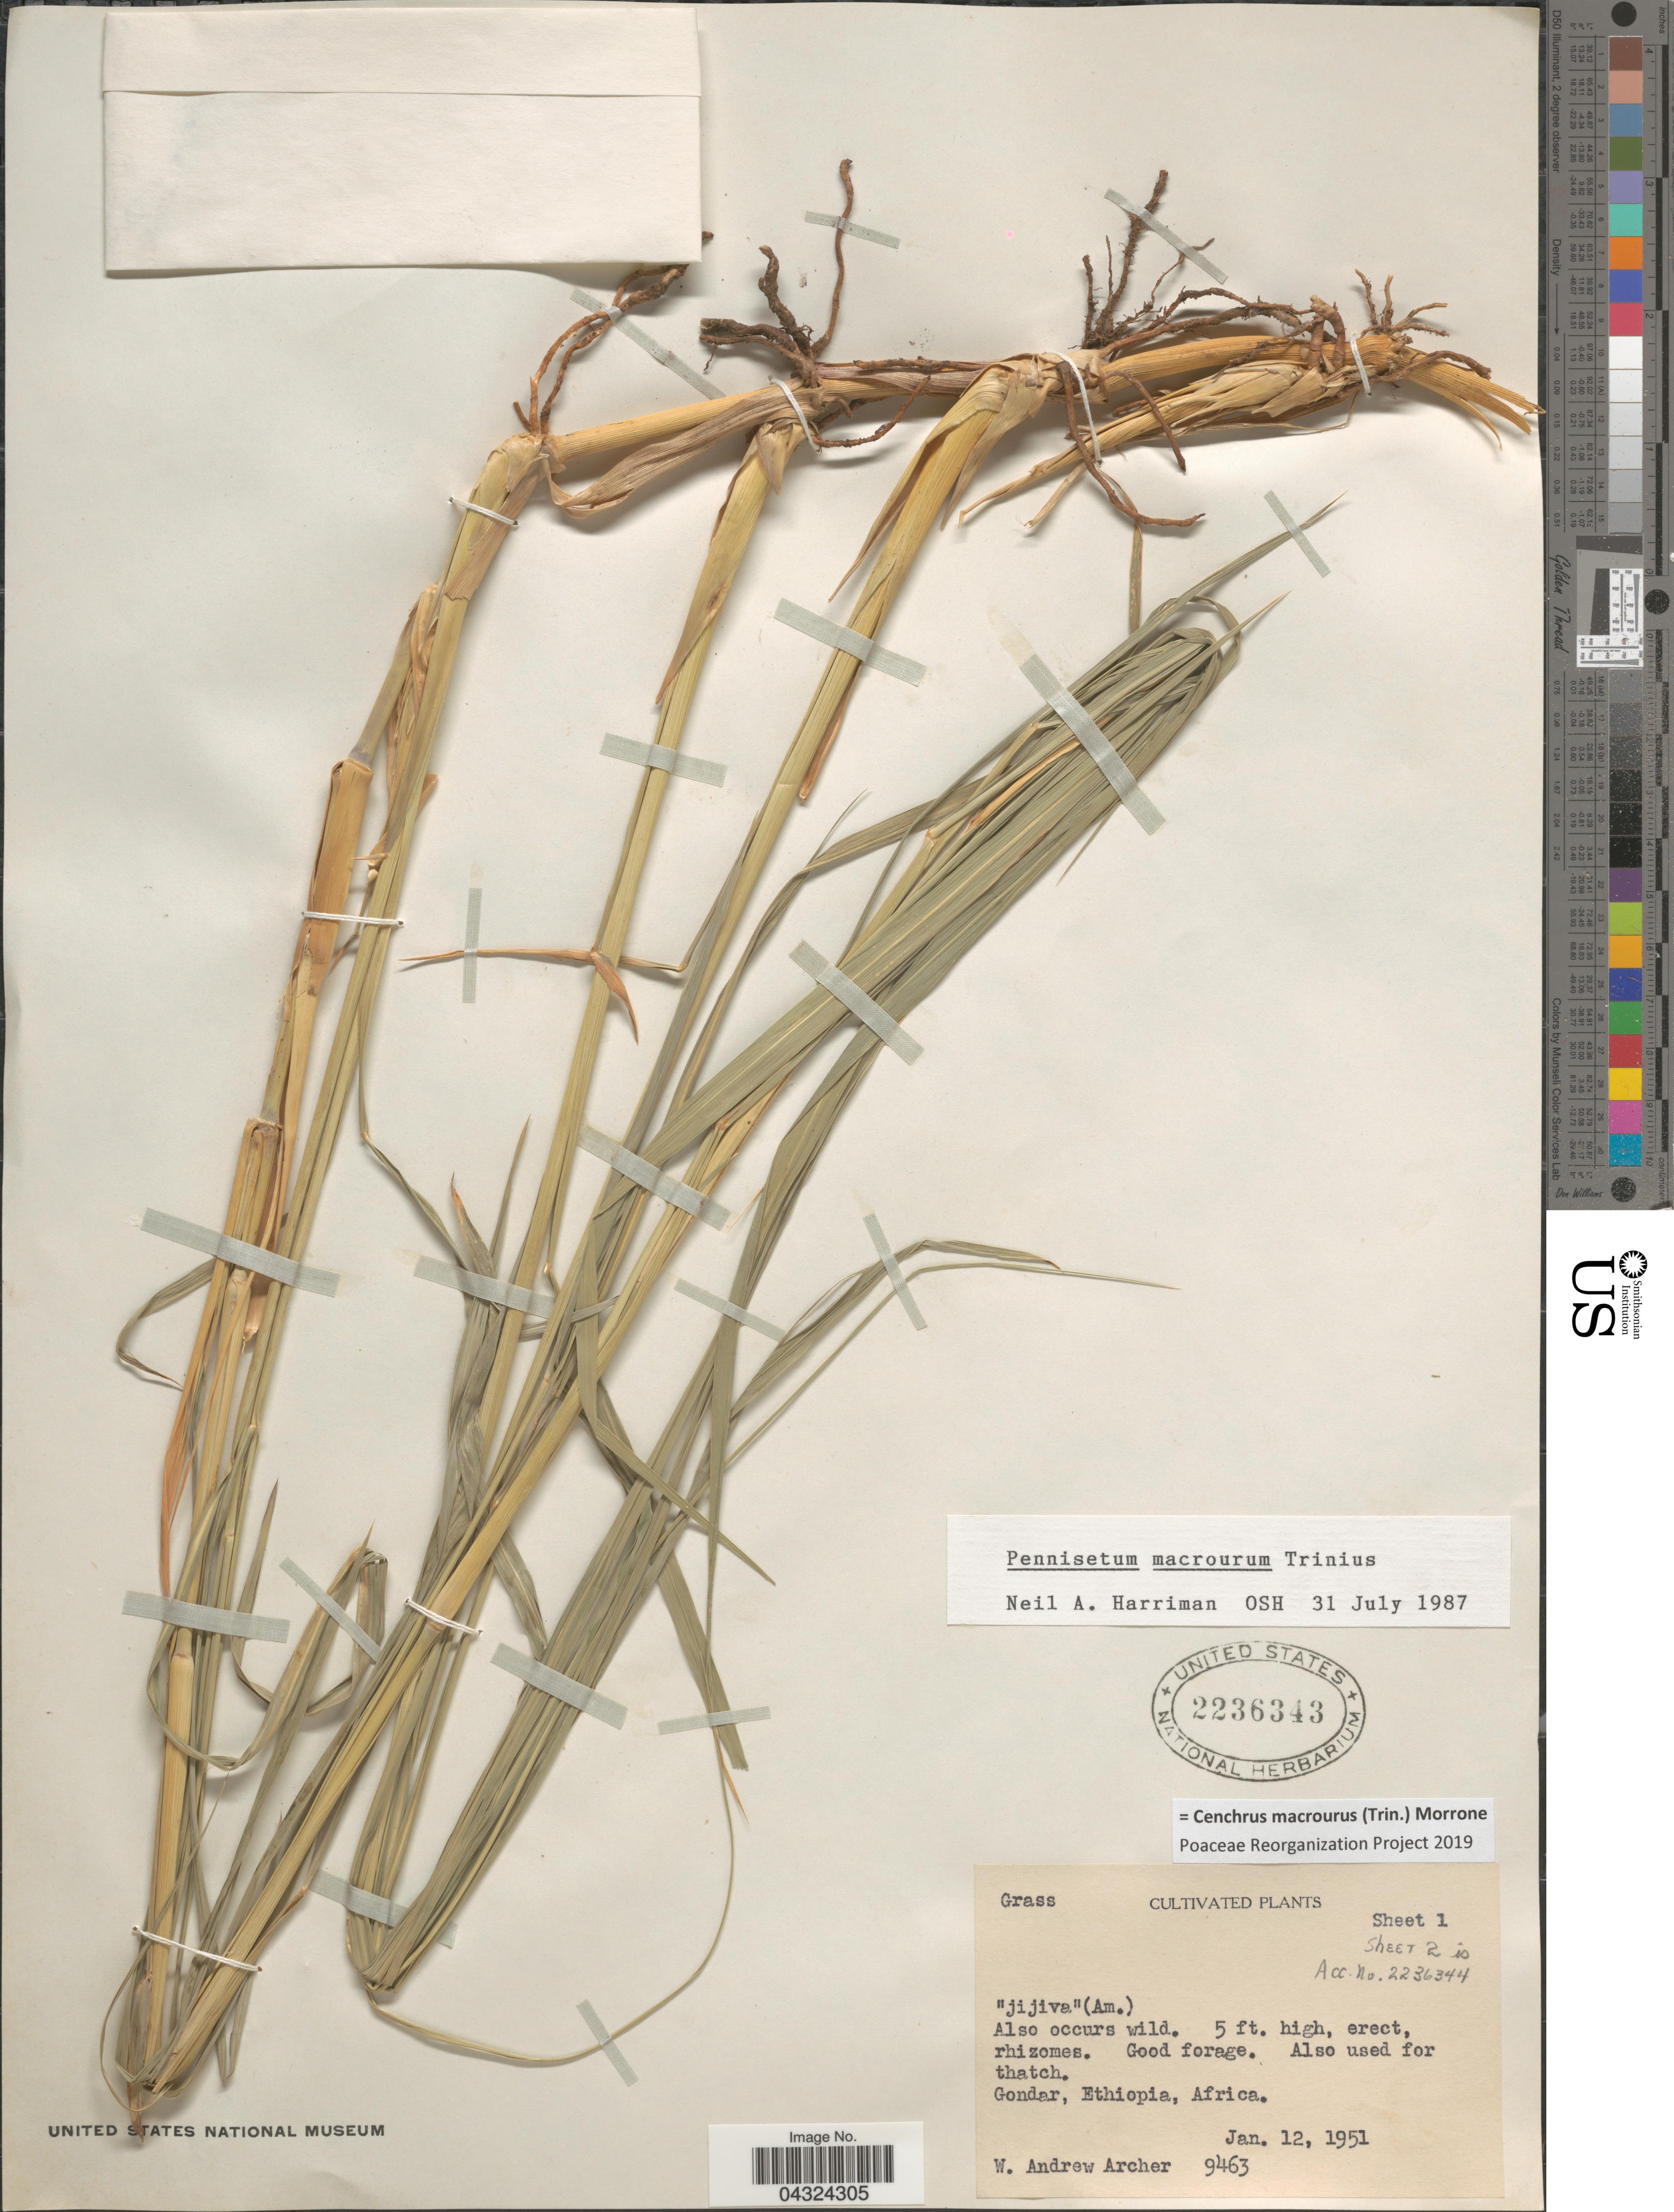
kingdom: Plantae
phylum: Tracheophyta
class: Liliopsida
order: Poales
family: Poaceae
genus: Cenchrus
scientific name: Cenchrus macrourus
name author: (Trin.) Morrone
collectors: W. A. Archer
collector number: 9463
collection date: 1951-01-12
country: Ethiopia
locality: Gondar.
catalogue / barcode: US 2236343